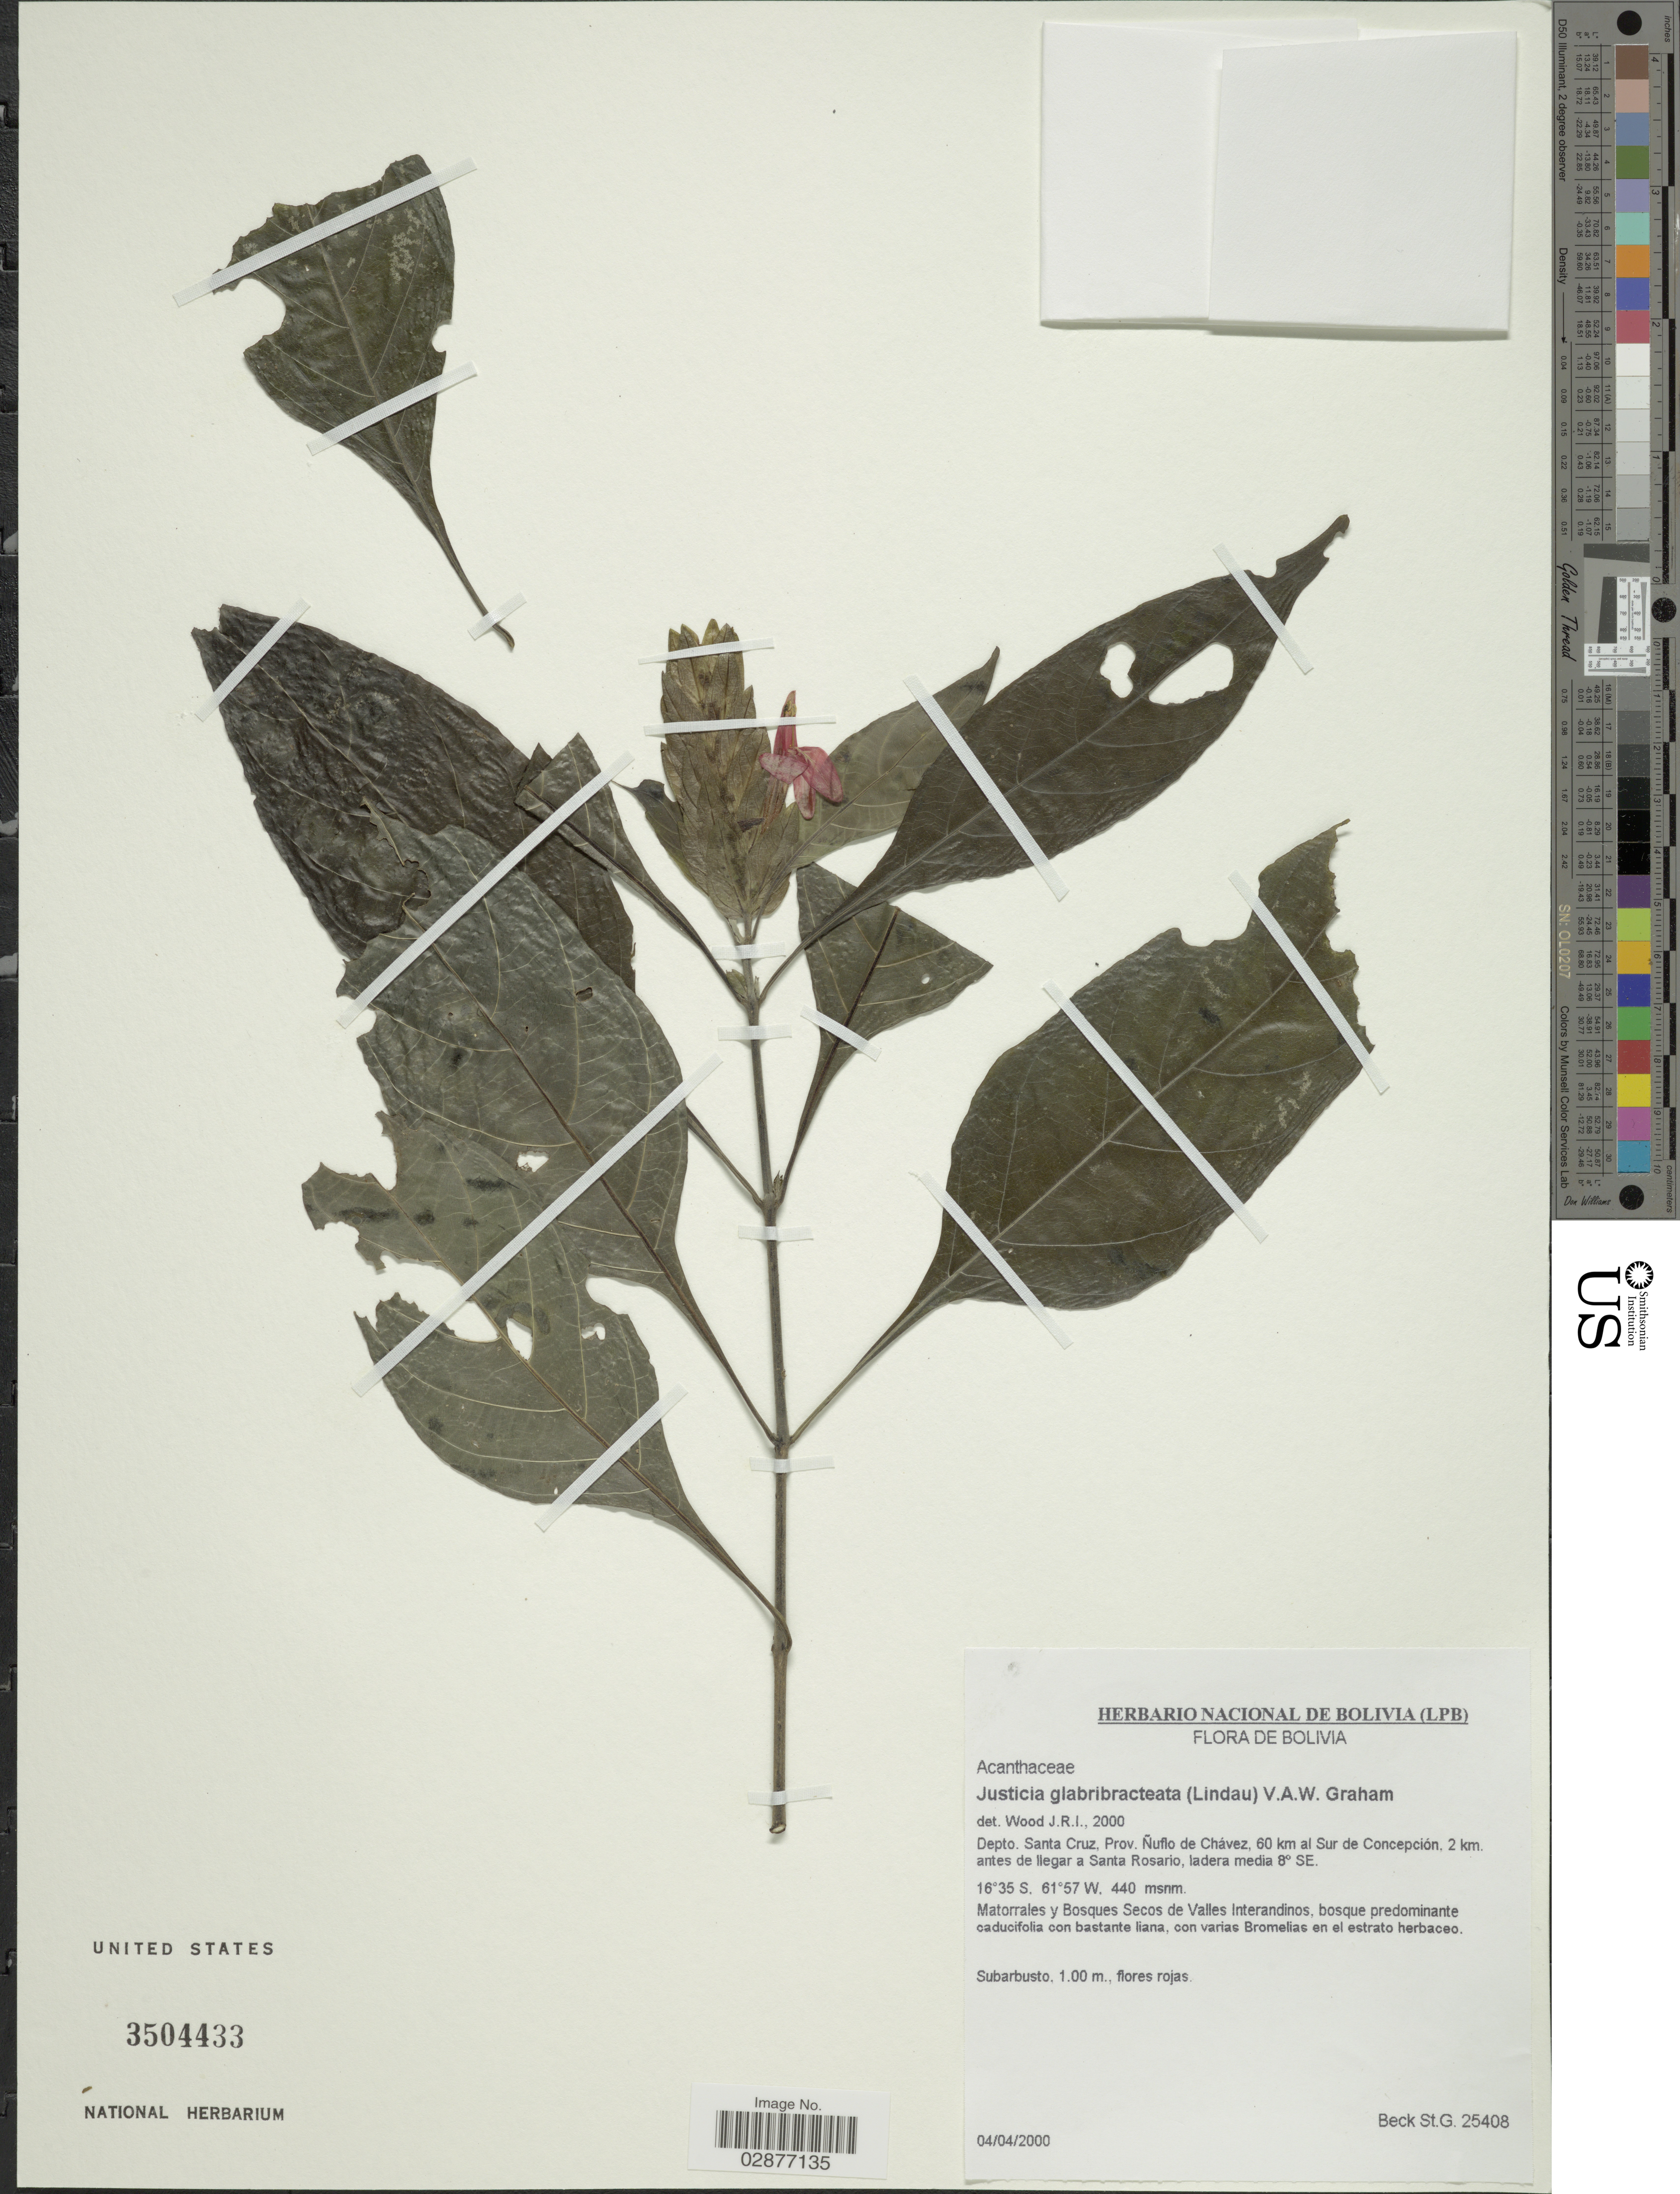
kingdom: Plantae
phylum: Tracheophyta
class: Magnoliopsida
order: Lamiales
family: Acanthaceae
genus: Justicia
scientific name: Justicia aequilabris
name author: (Nees) Lindau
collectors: S. G. Beck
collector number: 25408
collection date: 2000-04-04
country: Bolivia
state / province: Santa Cruz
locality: Depto. Santa Cruz, Prov. Ñuflo de Chávez, 60 km al Sur de Concepción, 2 km. antes de llegar a Santa Rosario.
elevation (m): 440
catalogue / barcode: US 3504433